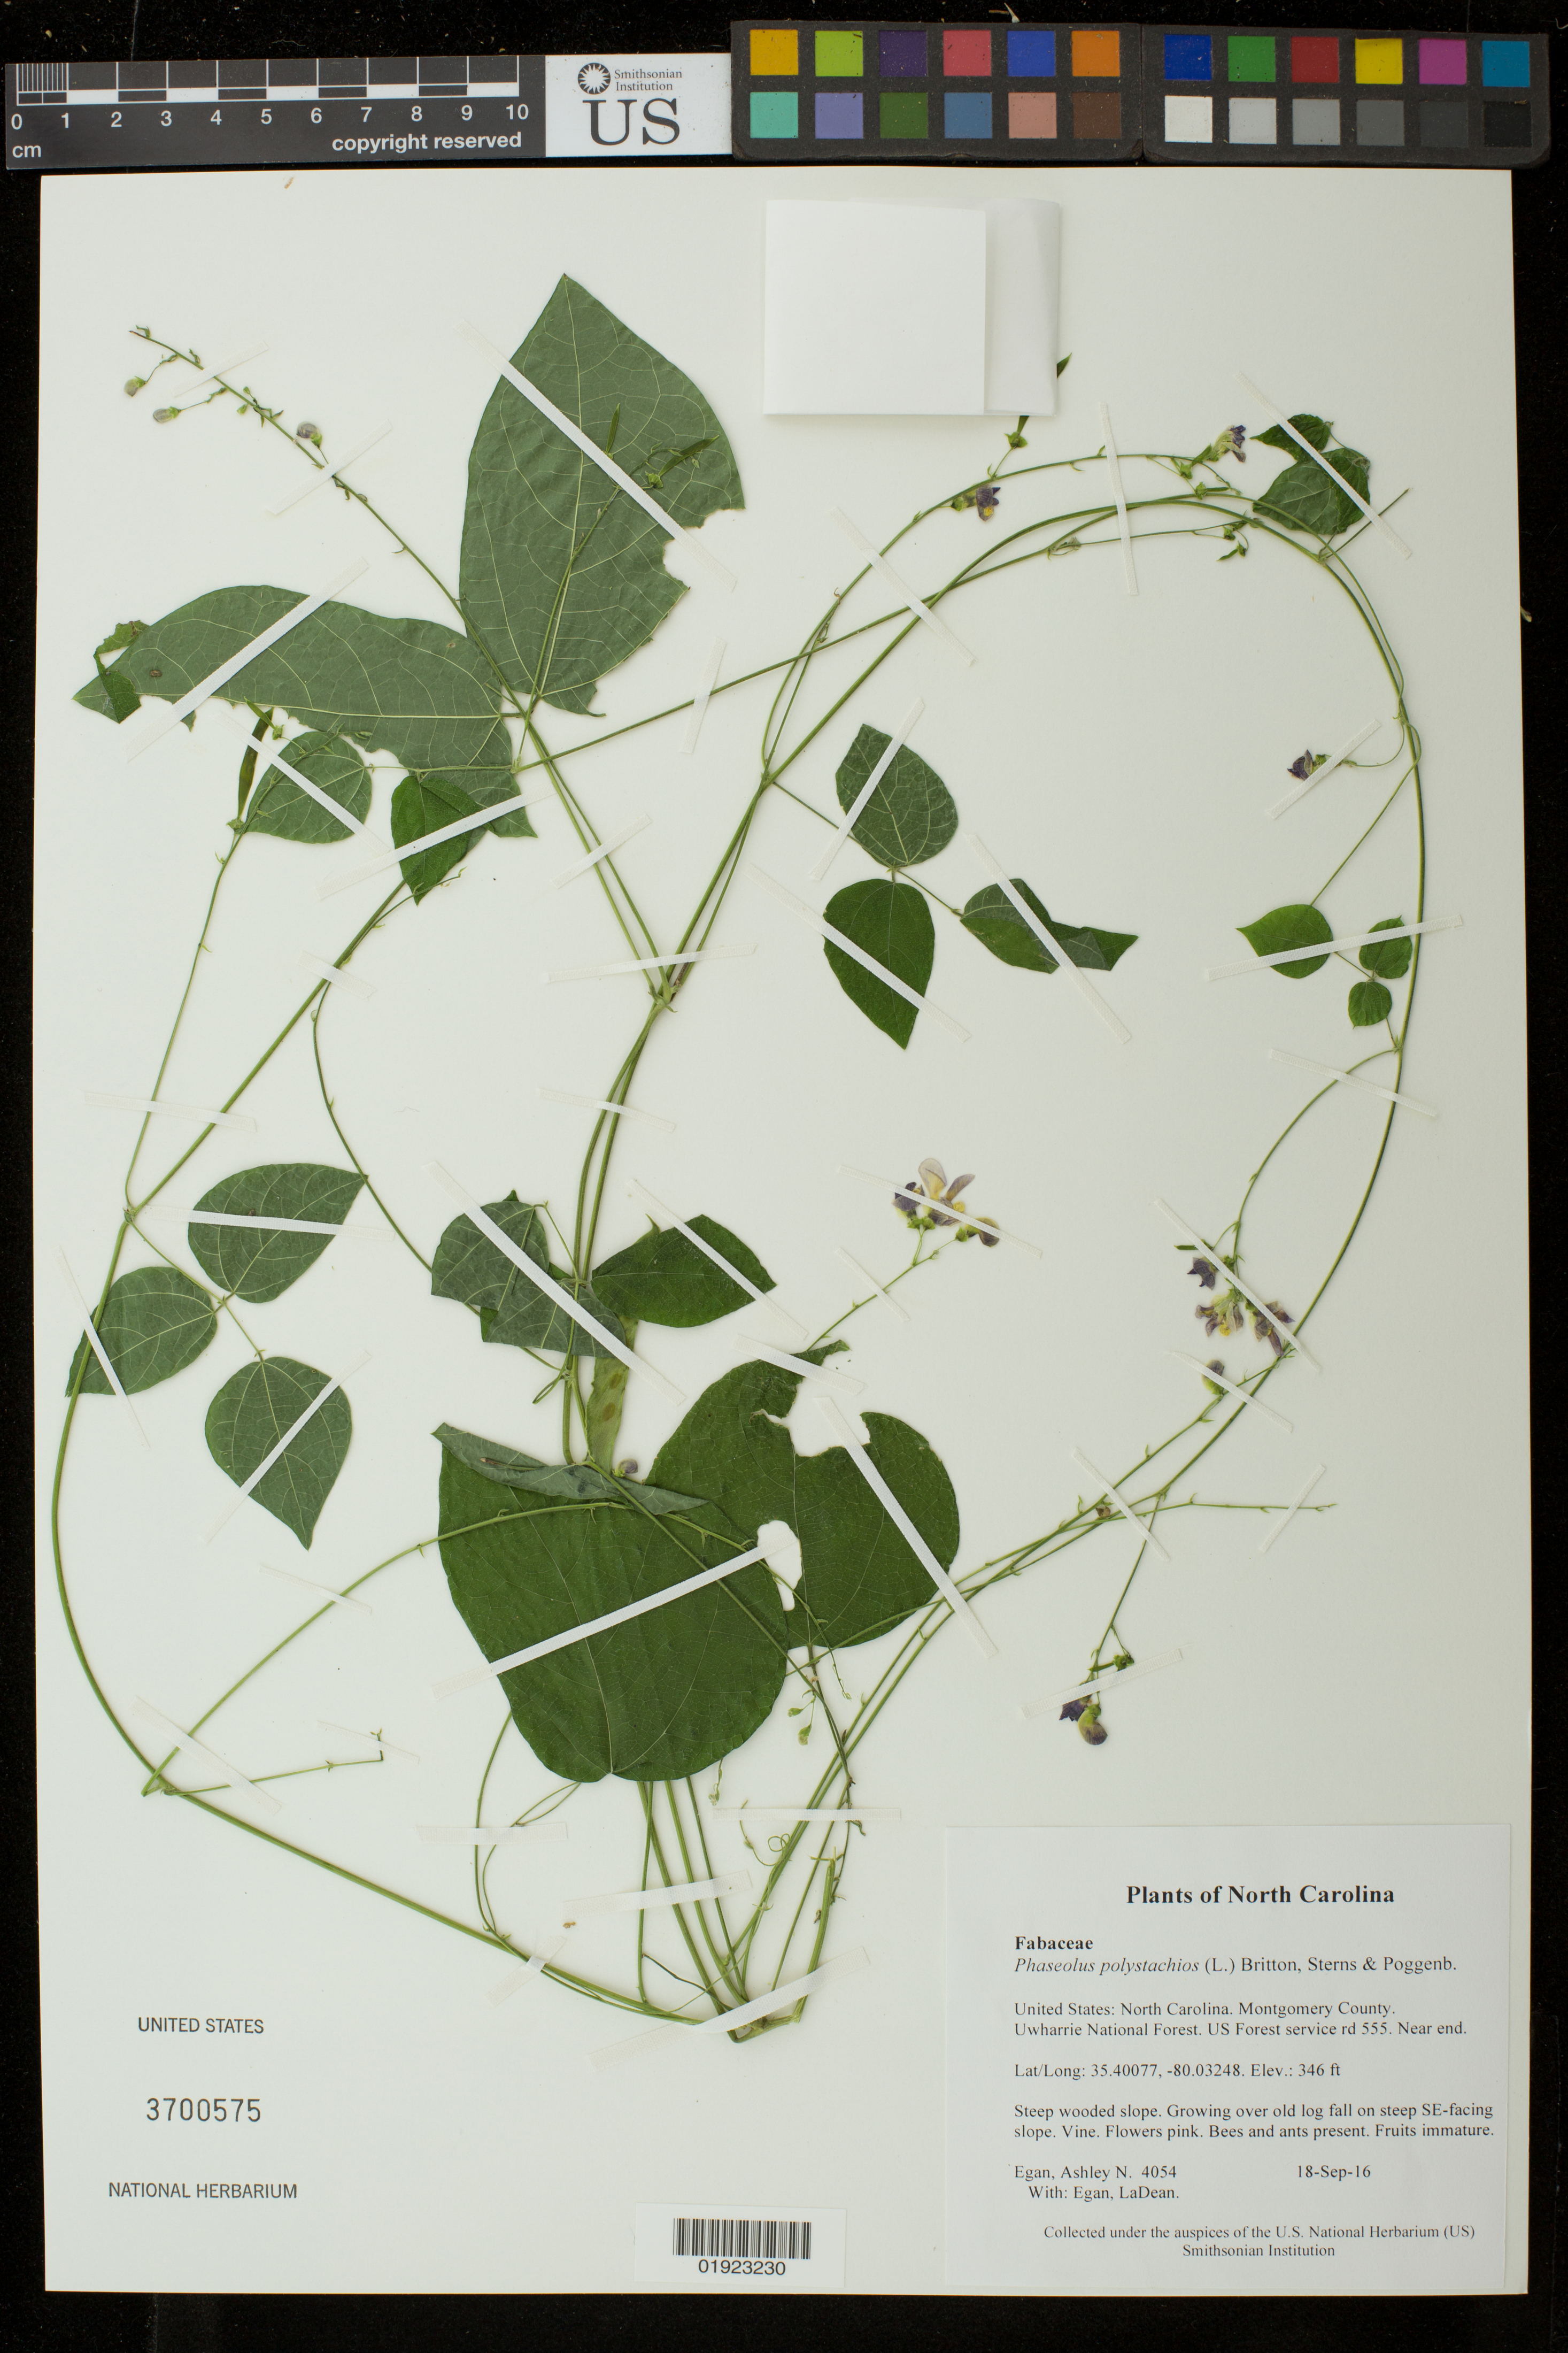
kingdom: Plantae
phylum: Tracheophyta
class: Magnoliopsida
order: Fabales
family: Fabaceae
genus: Phaseolus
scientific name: Phaseolus polystachios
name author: (L.) Britton, Stearns & Poggenb.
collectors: A. N. Egan & L. Egan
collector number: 4054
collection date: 2016-09-18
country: United States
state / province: North Carolina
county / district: Montgomery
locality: Uwharrie National Forest. US Forest service rd 555. Near end.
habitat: Steep wooded slope. Growing over old log fall on steep SE-facing slope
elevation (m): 105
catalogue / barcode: US 3700575